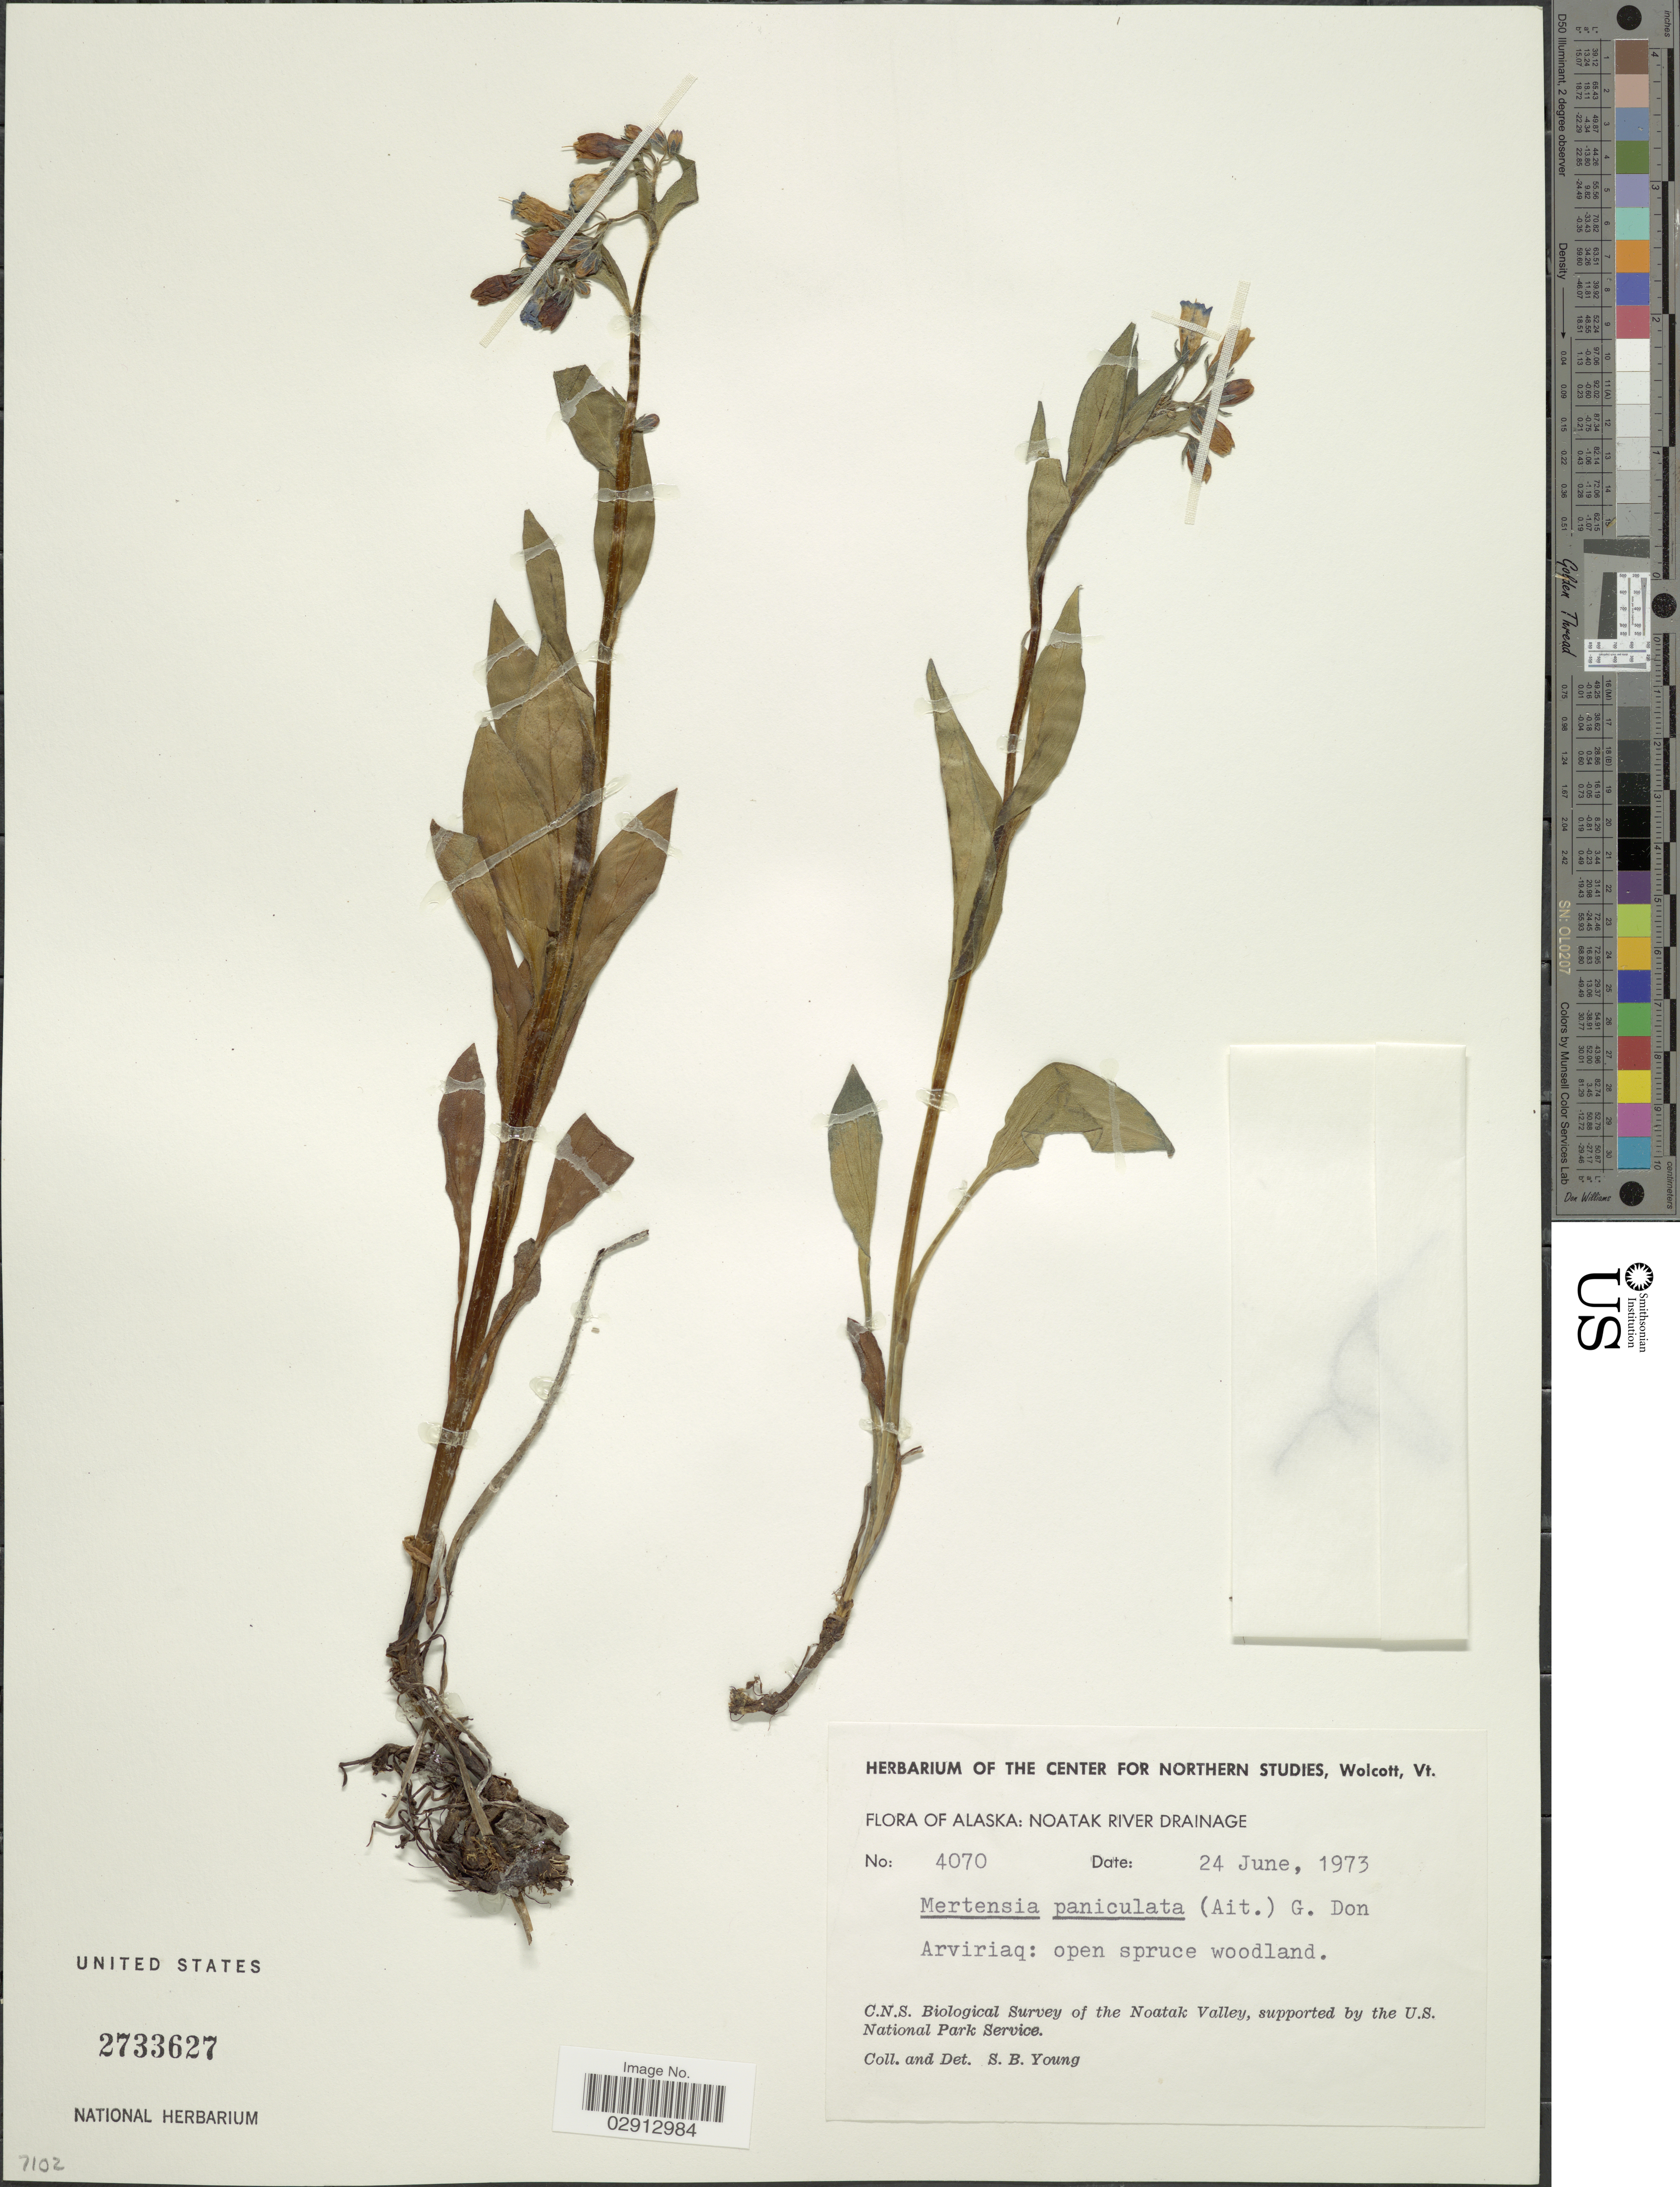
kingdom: Plantae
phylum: Tracheophyta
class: Magnoliopsida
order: Boraginales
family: Boraginaceae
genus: Mertensia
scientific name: Mertensia paniculata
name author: (Aiton) G. Don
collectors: S. Young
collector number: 4070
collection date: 1973-06-24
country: United States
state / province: Alaska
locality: Noatak River Drainage.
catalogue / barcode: US 2733627